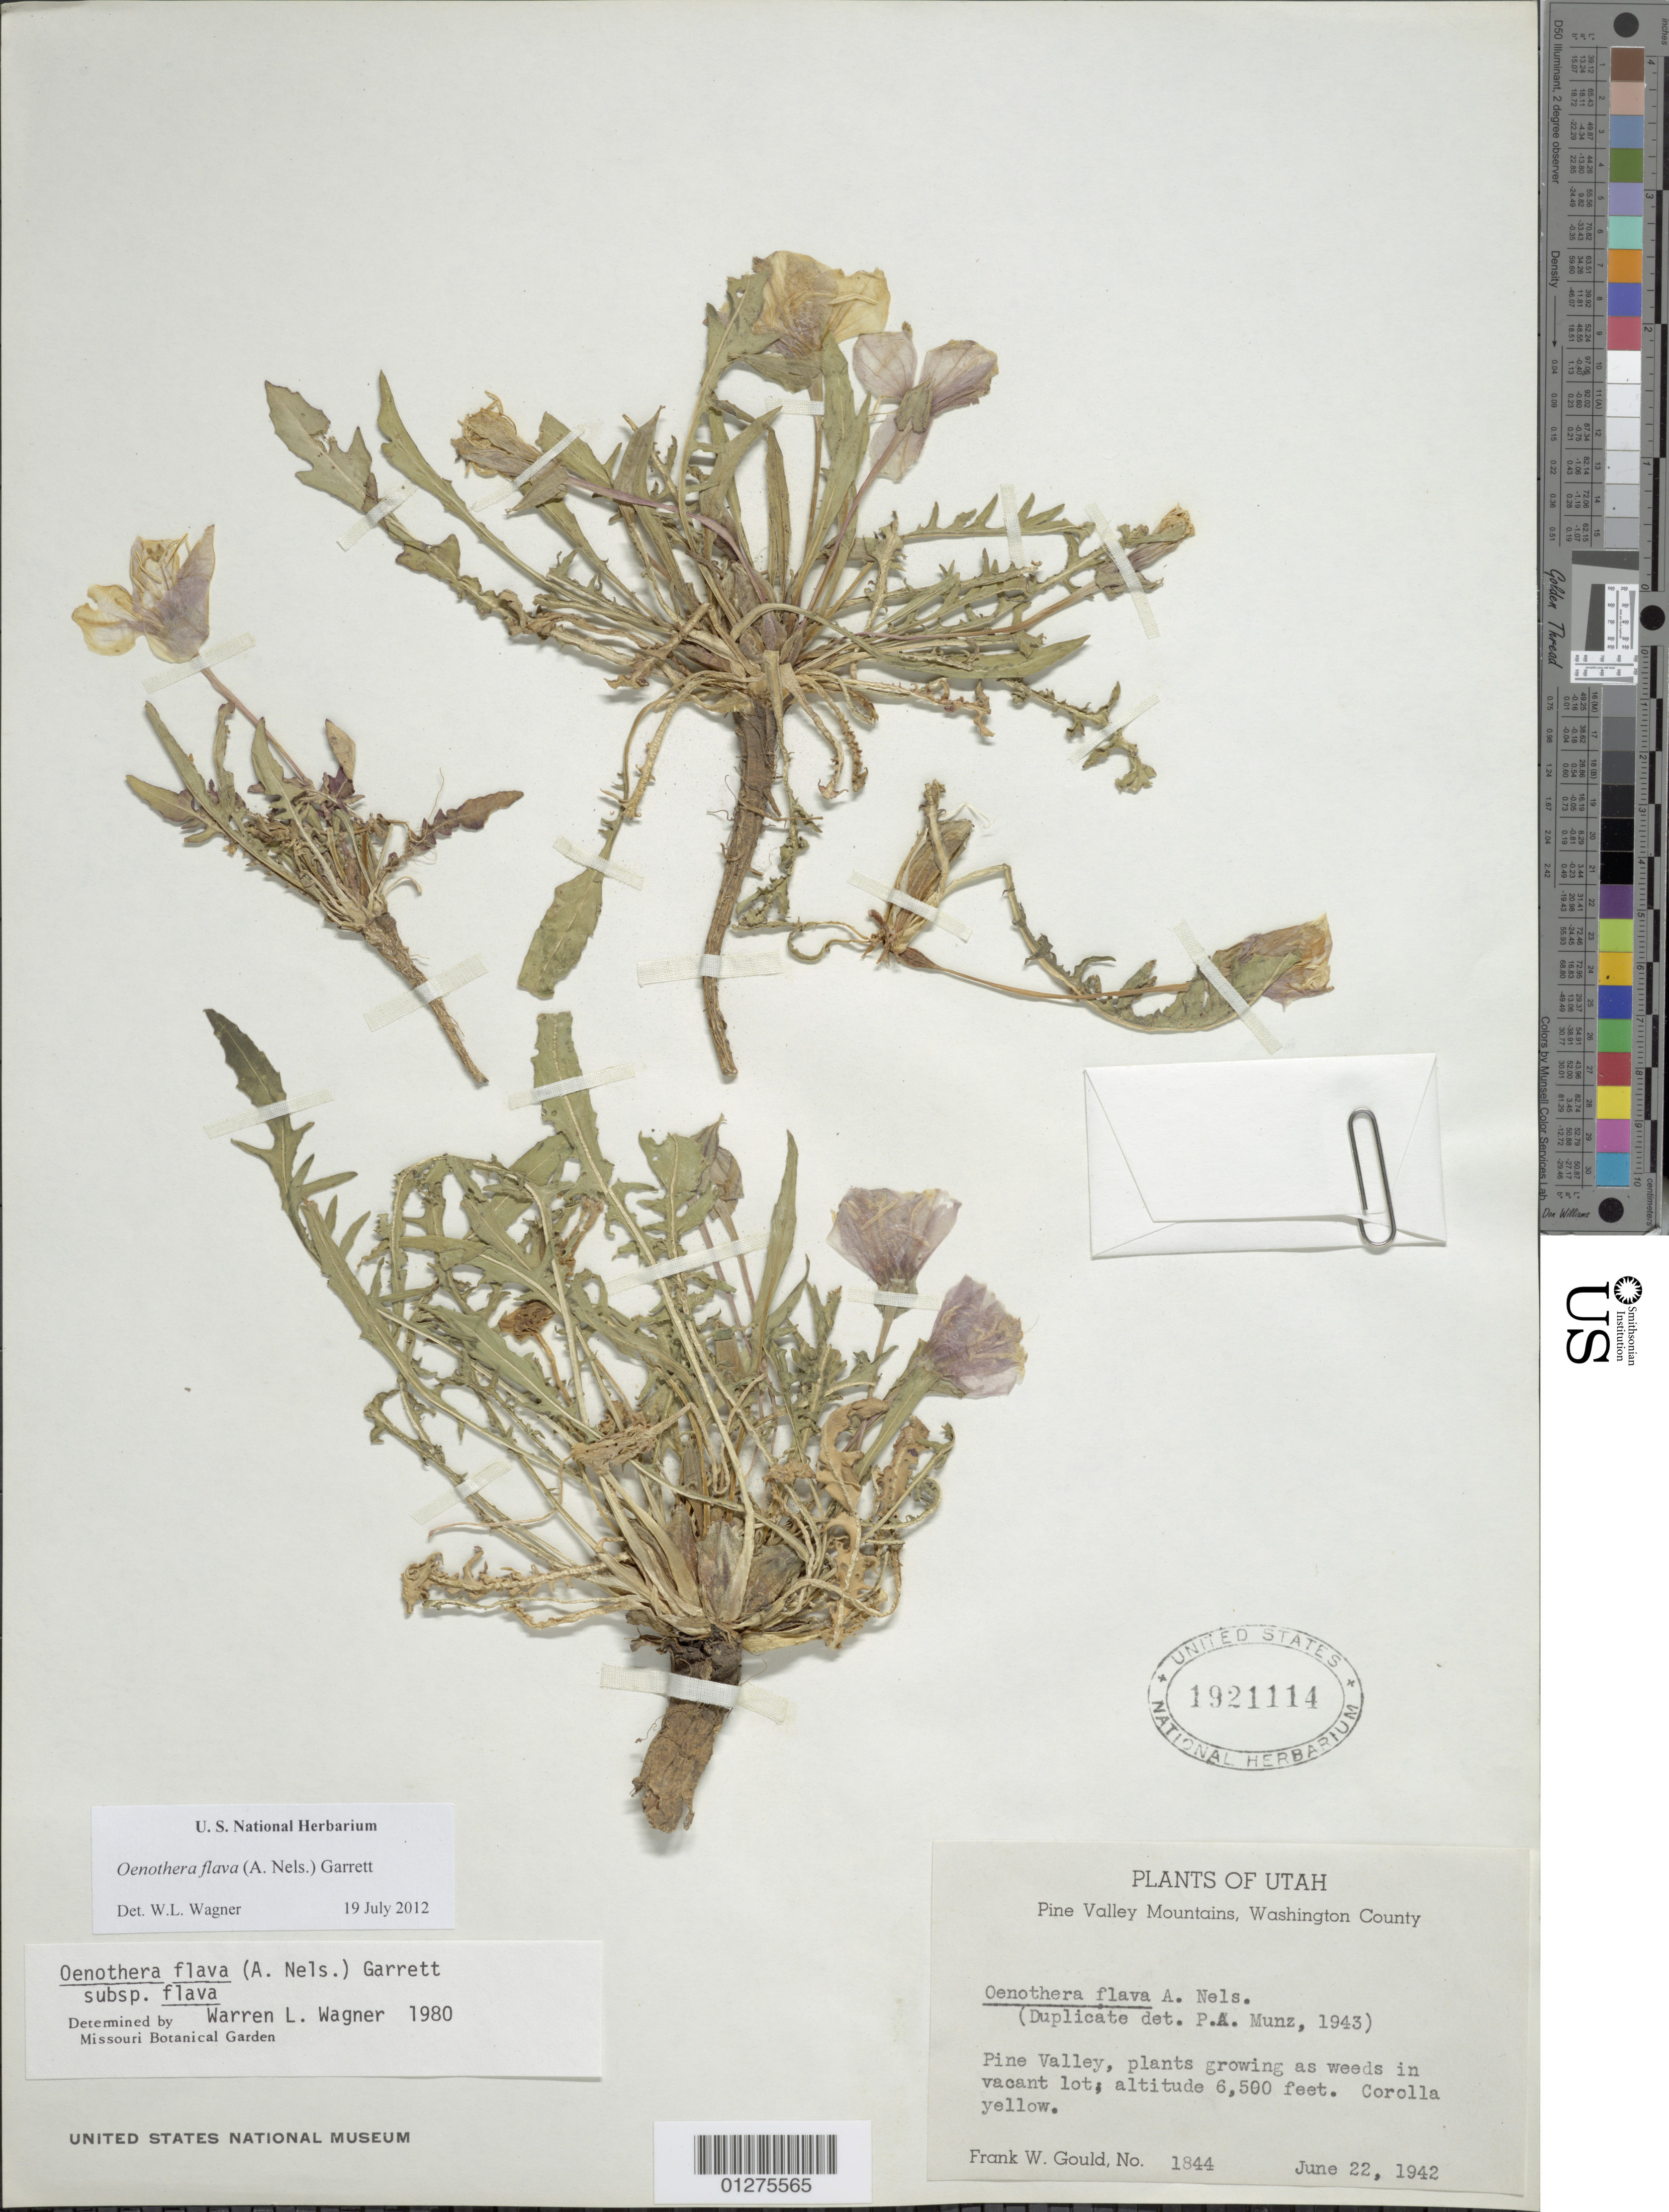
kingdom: Plantae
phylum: Tracheophyta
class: Magnoliopsida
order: Myrtales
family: Onagraceae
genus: Oenothera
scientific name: Oenothera flava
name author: (A. Nelson) Garrett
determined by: Wagner, W. L., (BOT), Smithsonian Institution - National Museum of Natural History (UNITED STATES)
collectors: F. W. Gould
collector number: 1844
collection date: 1942-06-22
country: United States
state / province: Utah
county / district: Washington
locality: Pine Valley.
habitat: In vacant lot.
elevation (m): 1981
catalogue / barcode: US 1921114